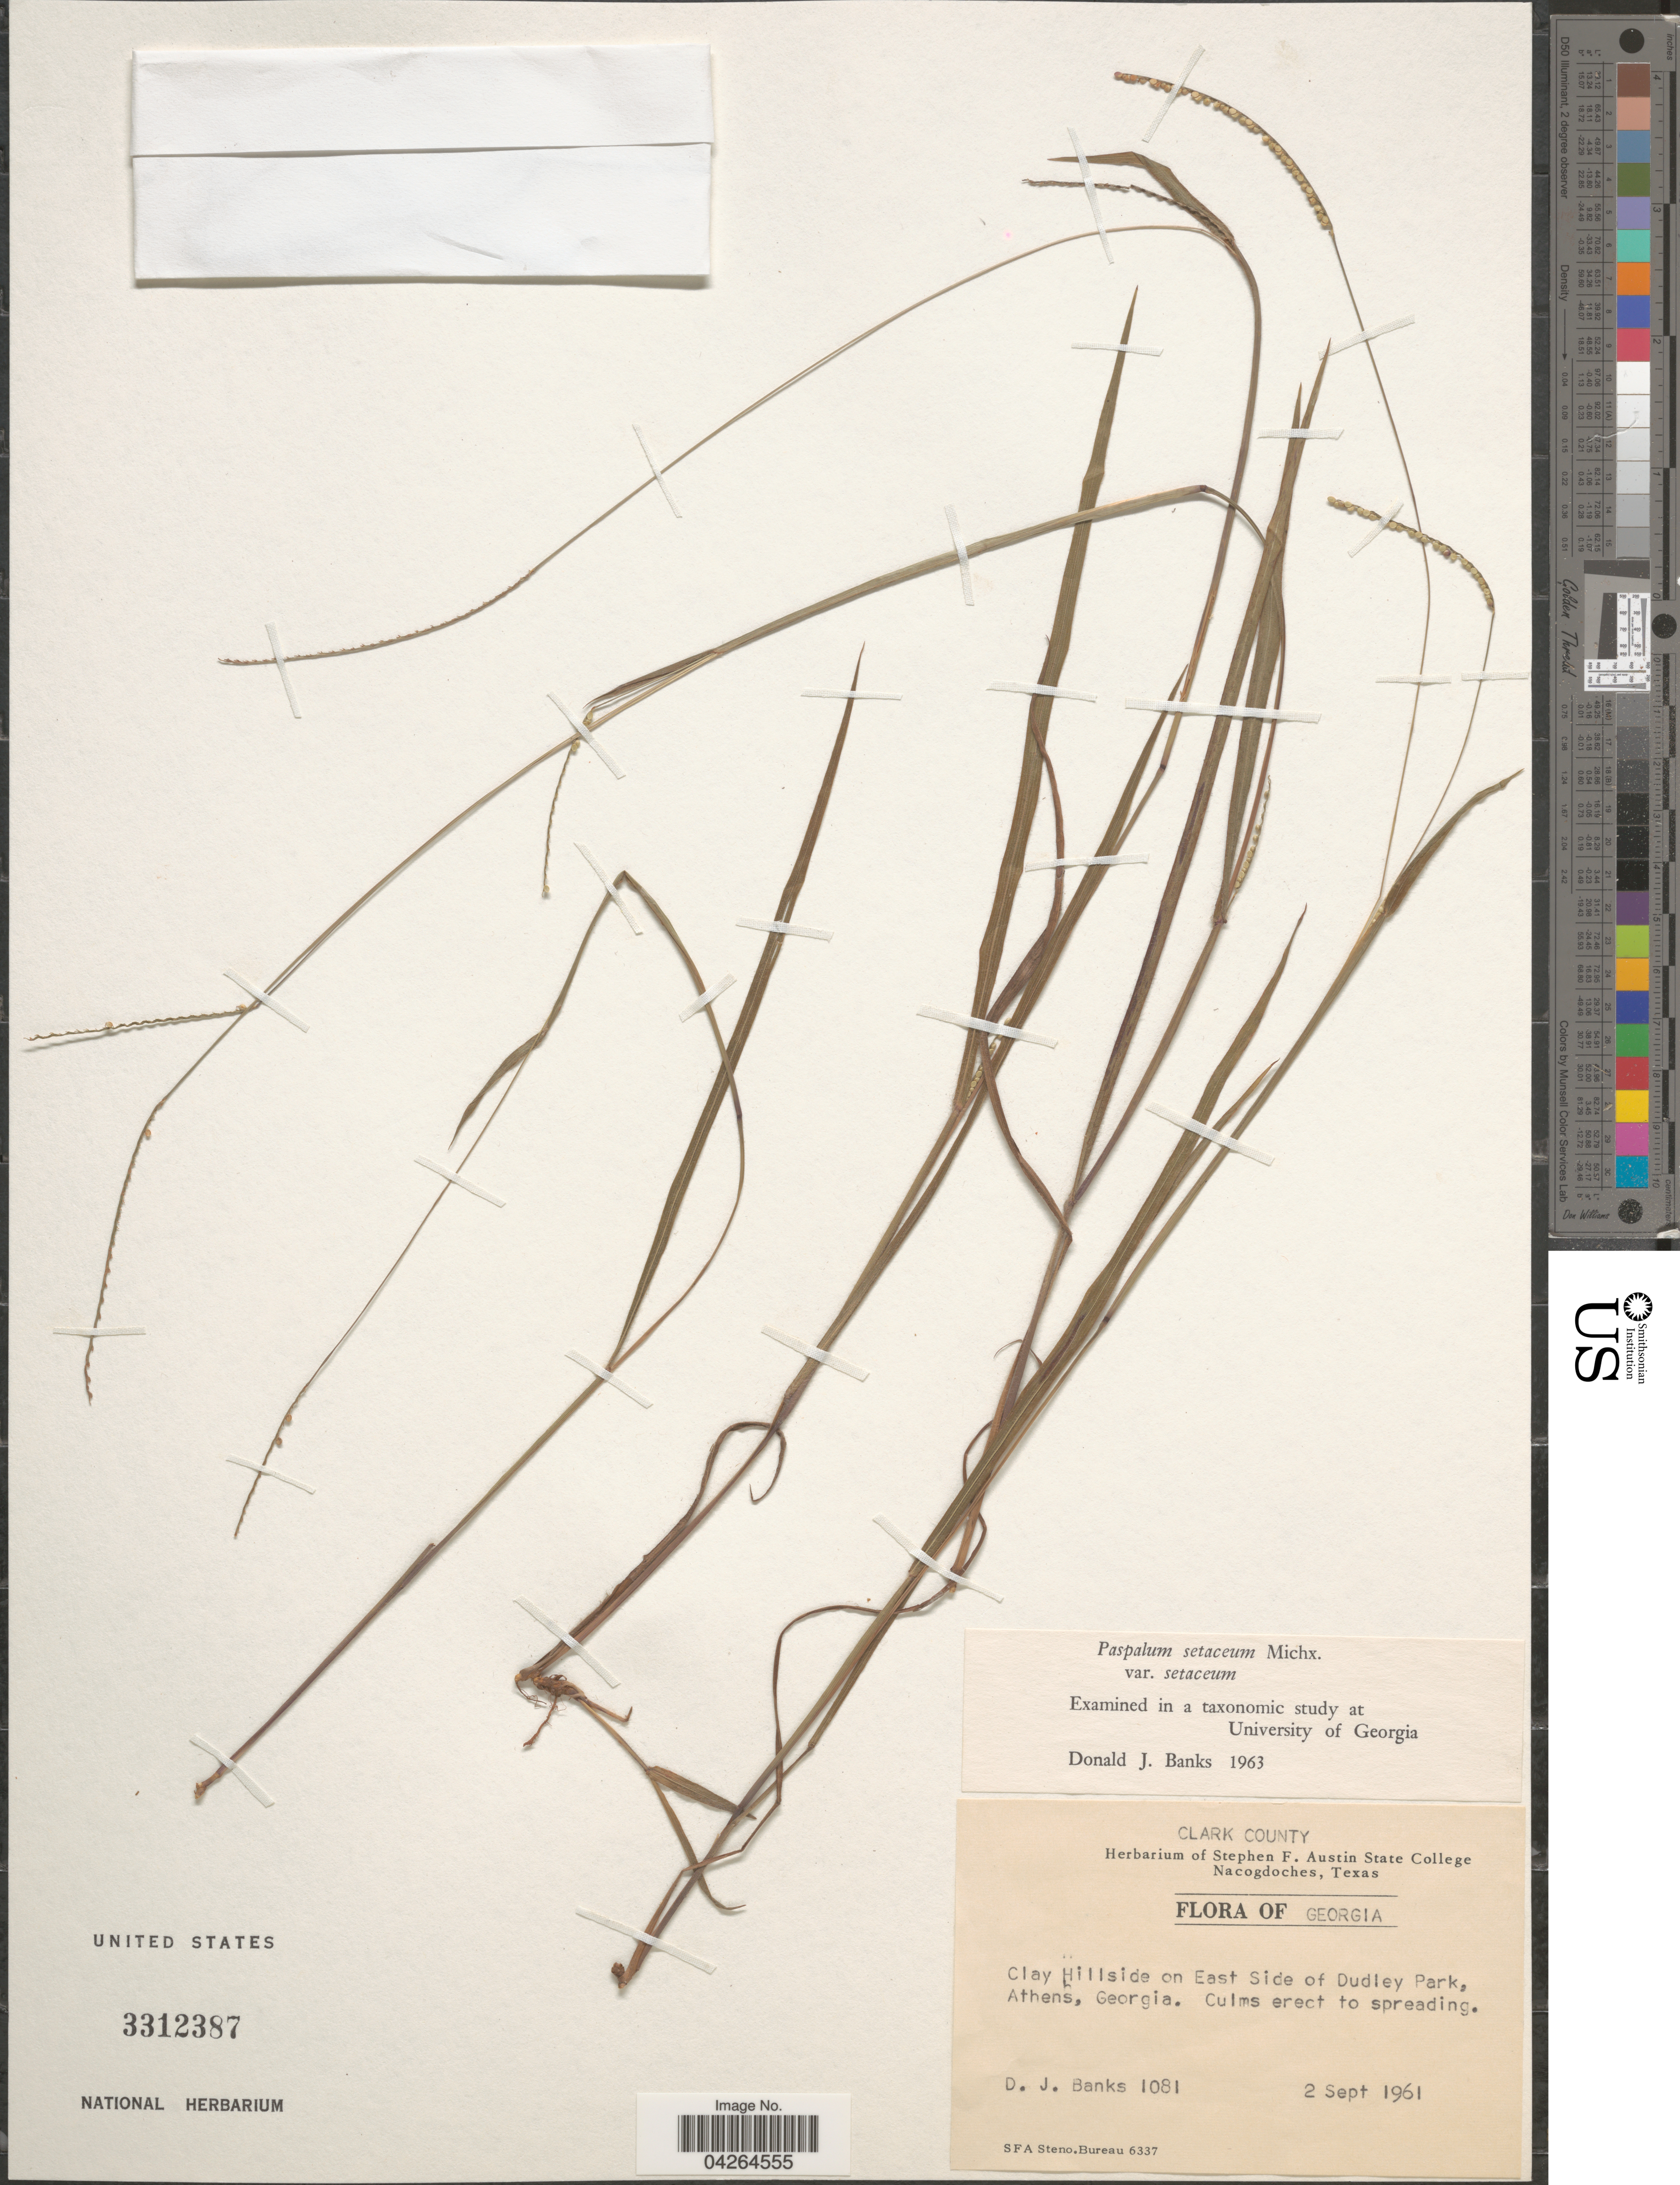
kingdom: Plantae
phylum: Tracheophyta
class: Liliopsida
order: Poales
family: Poaceae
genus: Paspalum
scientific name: Paspalum setaceum var. setaceum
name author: Michx.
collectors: D. J. Banks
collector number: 1081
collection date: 1961-09-02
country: United States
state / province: Georgia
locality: Clark County. Clay Hillside on East Side of Dudley Park, Athens.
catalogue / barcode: US 3312387